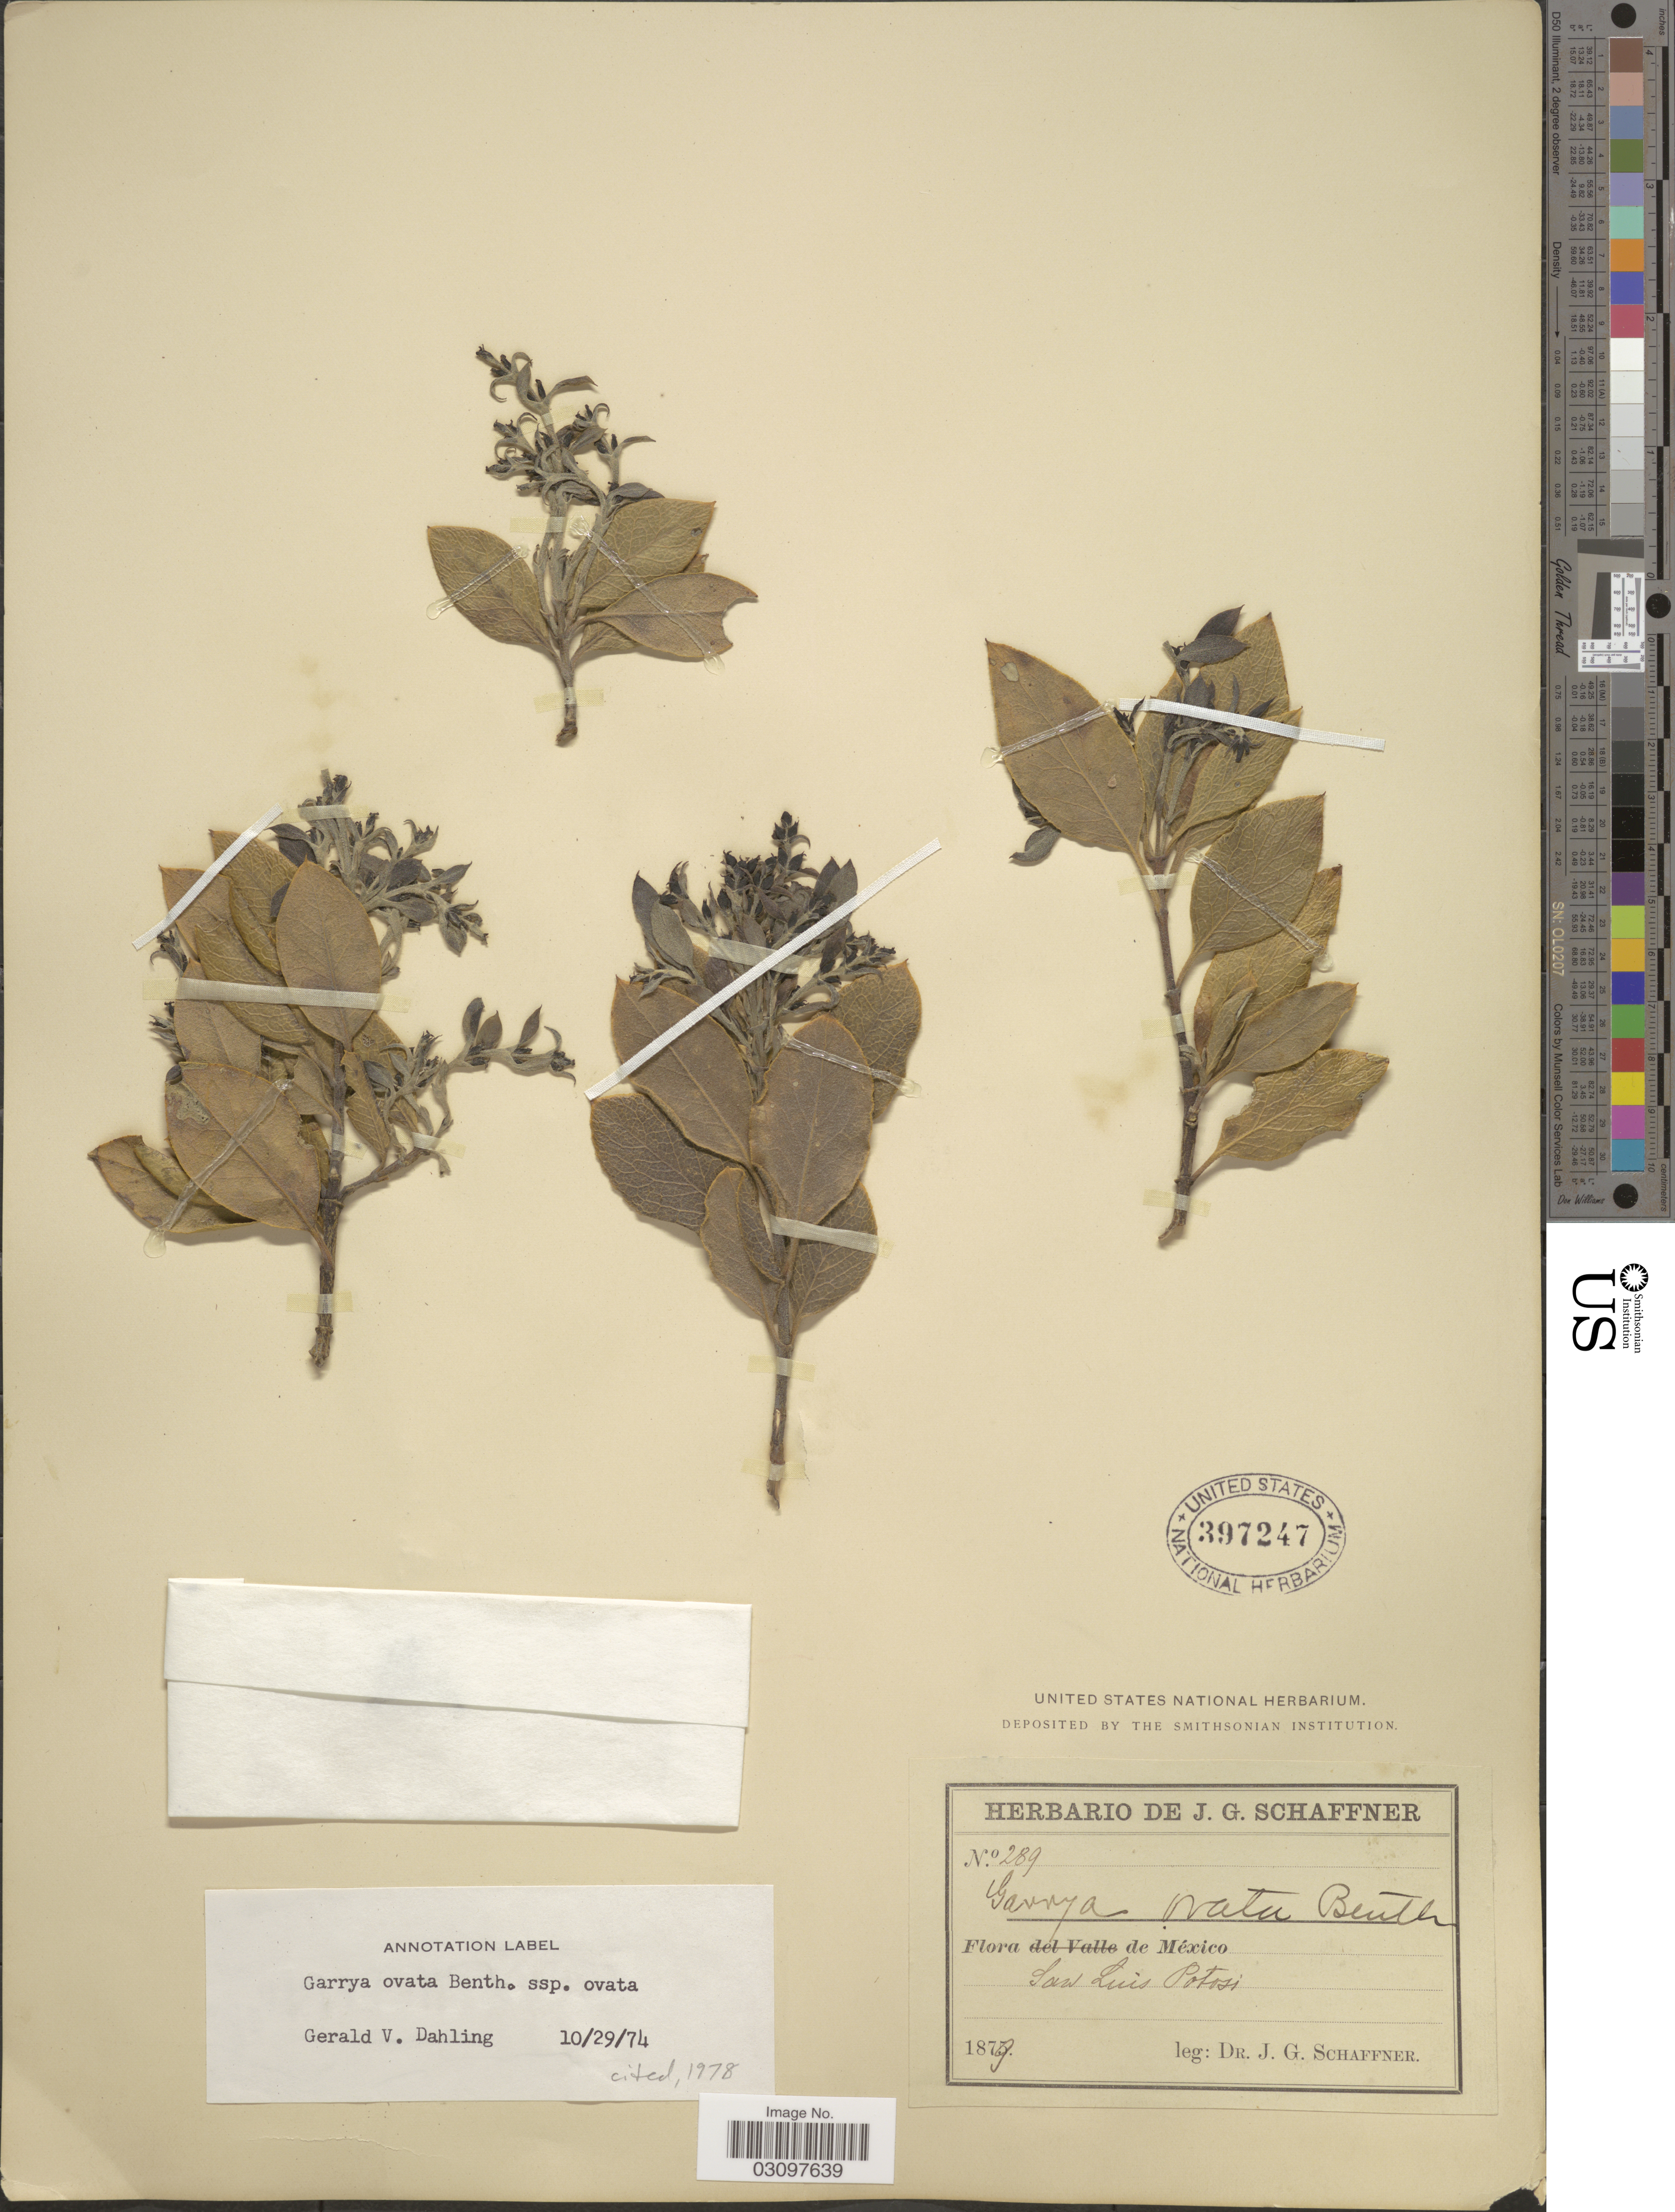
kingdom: Plantae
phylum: Tracheophyta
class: Magnoliopsida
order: Garryales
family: Garryaceae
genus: Garrya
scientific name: Garrya ovata subsp. ovata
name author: Benth.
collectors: J. G. Schaffner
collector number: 289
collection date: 1879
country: Mexico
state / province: San Luis Potosí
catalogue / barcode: US 397247